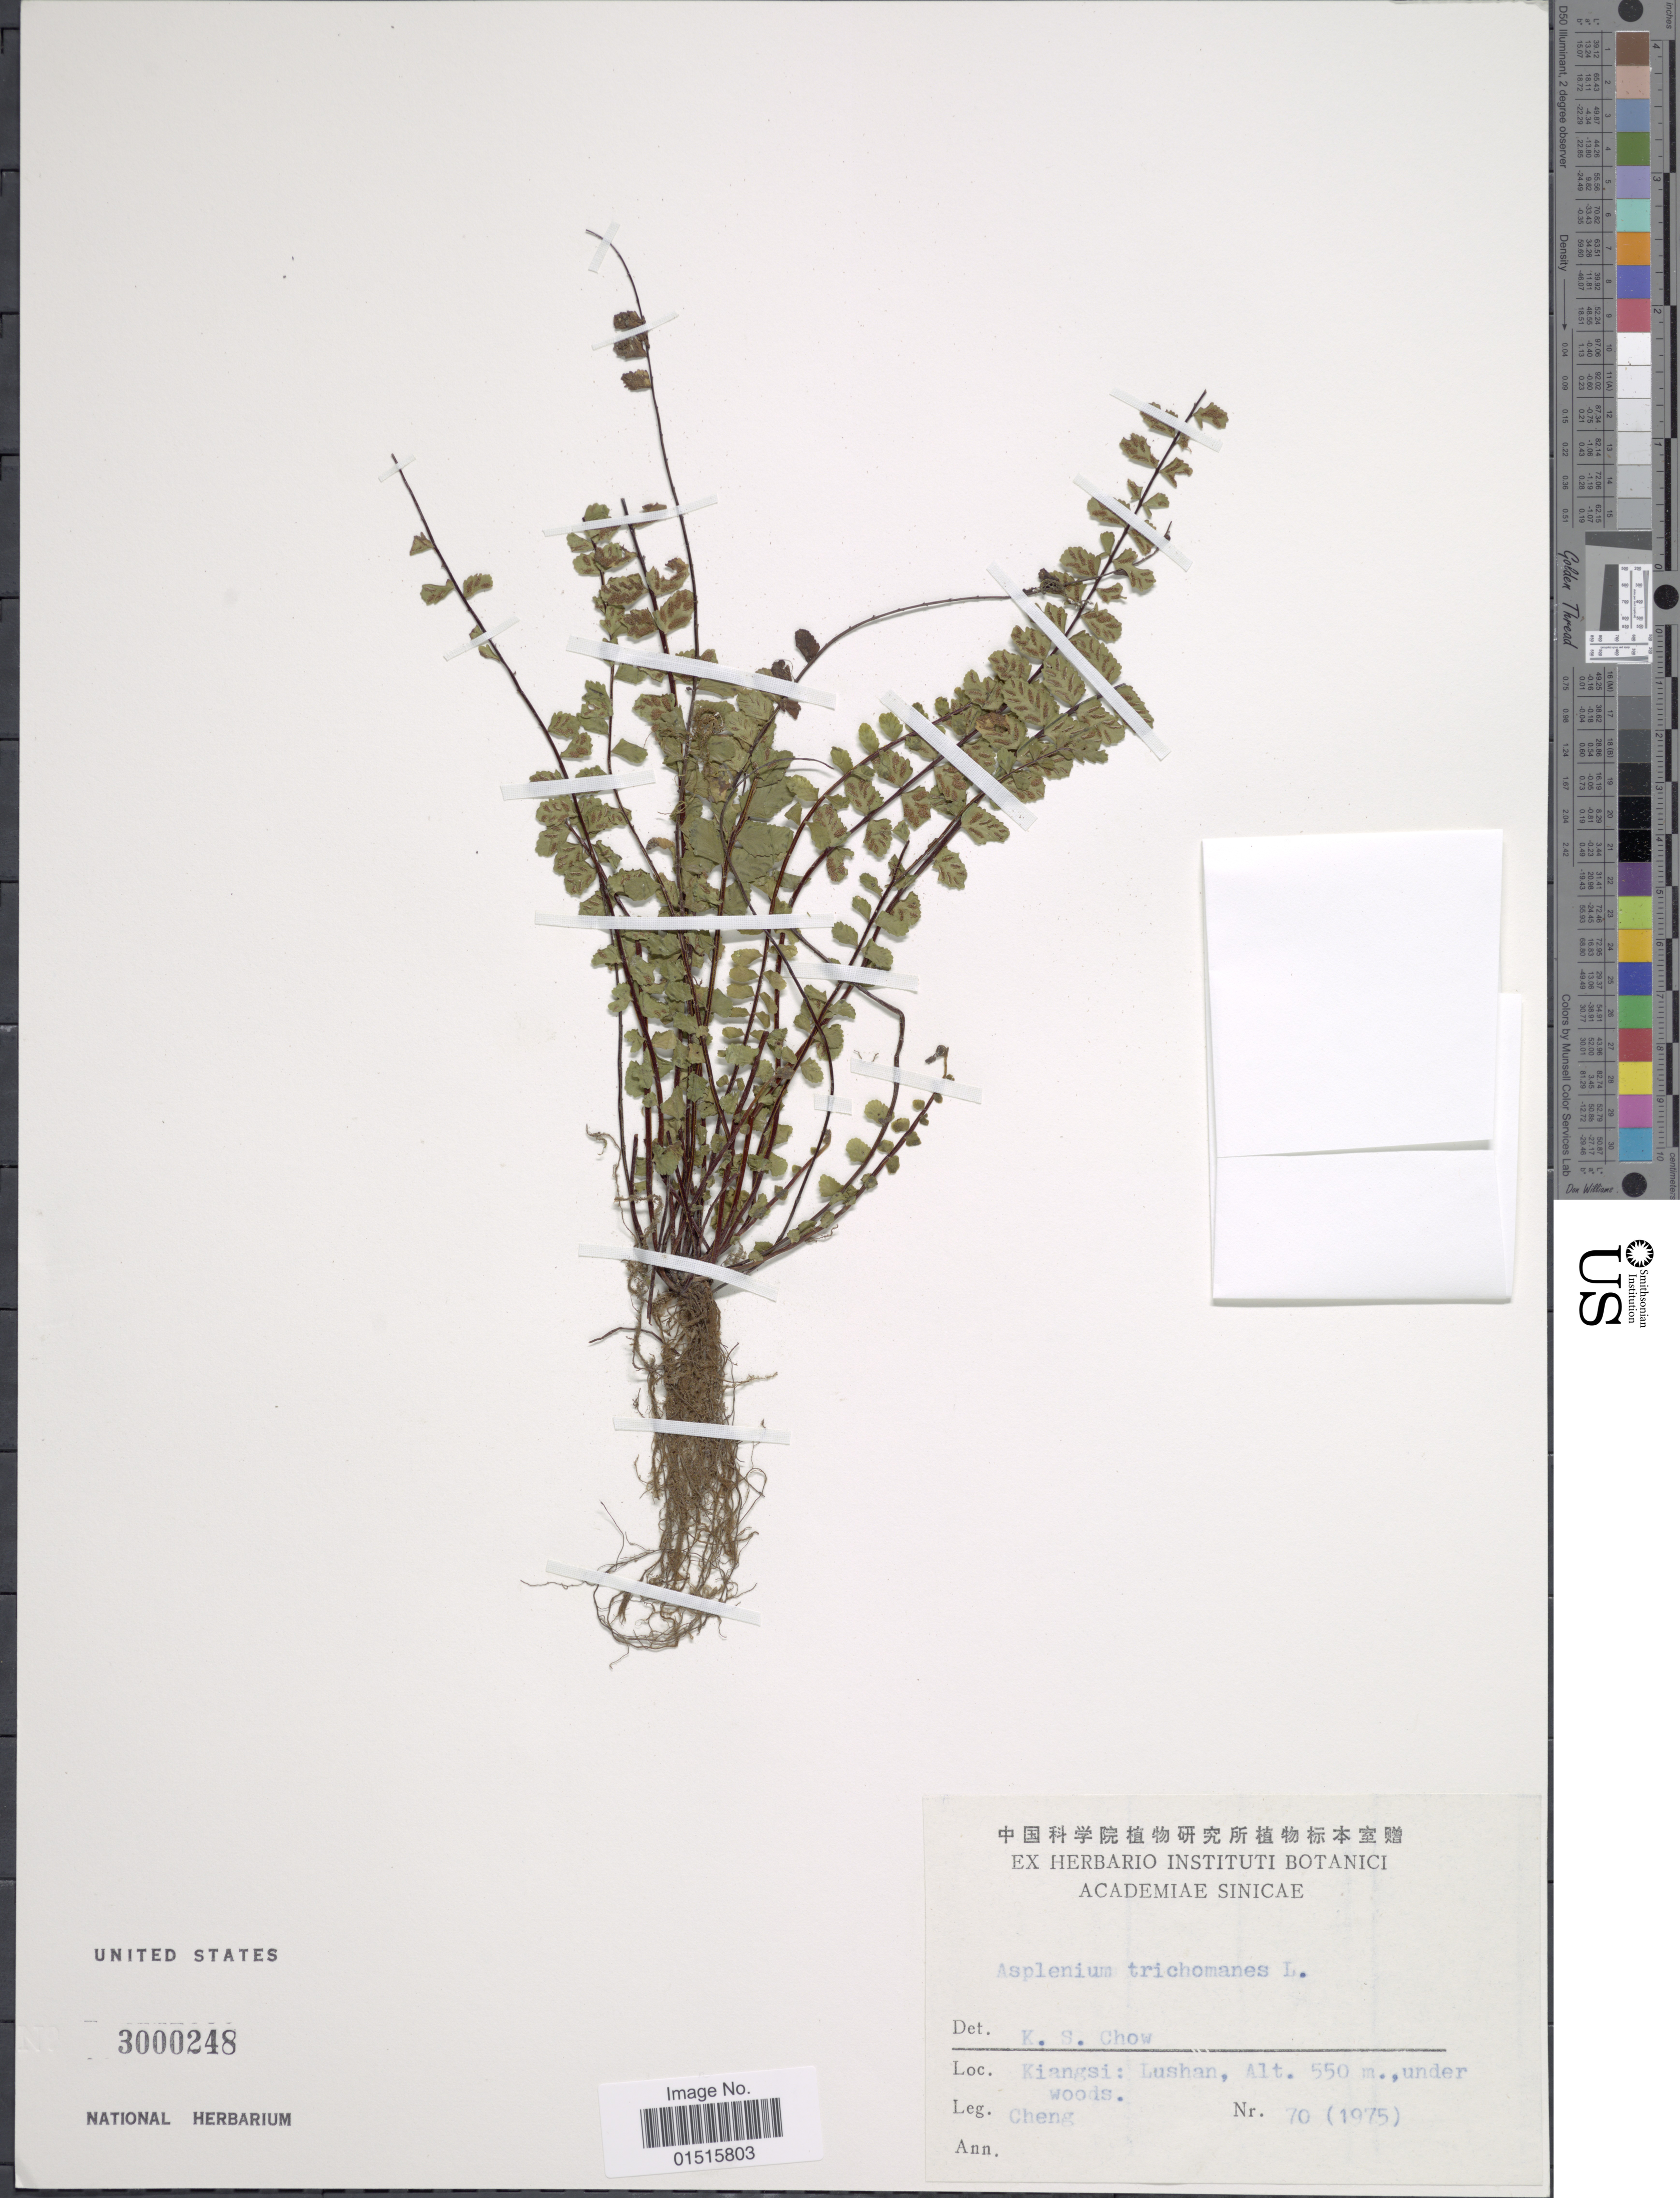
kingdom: Plantae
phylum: Tracheophyta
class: Polypodiopsida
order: Polypodiales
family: Aspleniaceae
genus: Asplenium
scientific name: Asplenium trichomanes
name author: L.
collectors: -. Cheng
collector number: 70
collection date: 1975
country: China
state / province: Jiangxi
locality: Kiangshi: Lushan, under woods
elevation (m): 550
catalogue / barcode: US 3000248